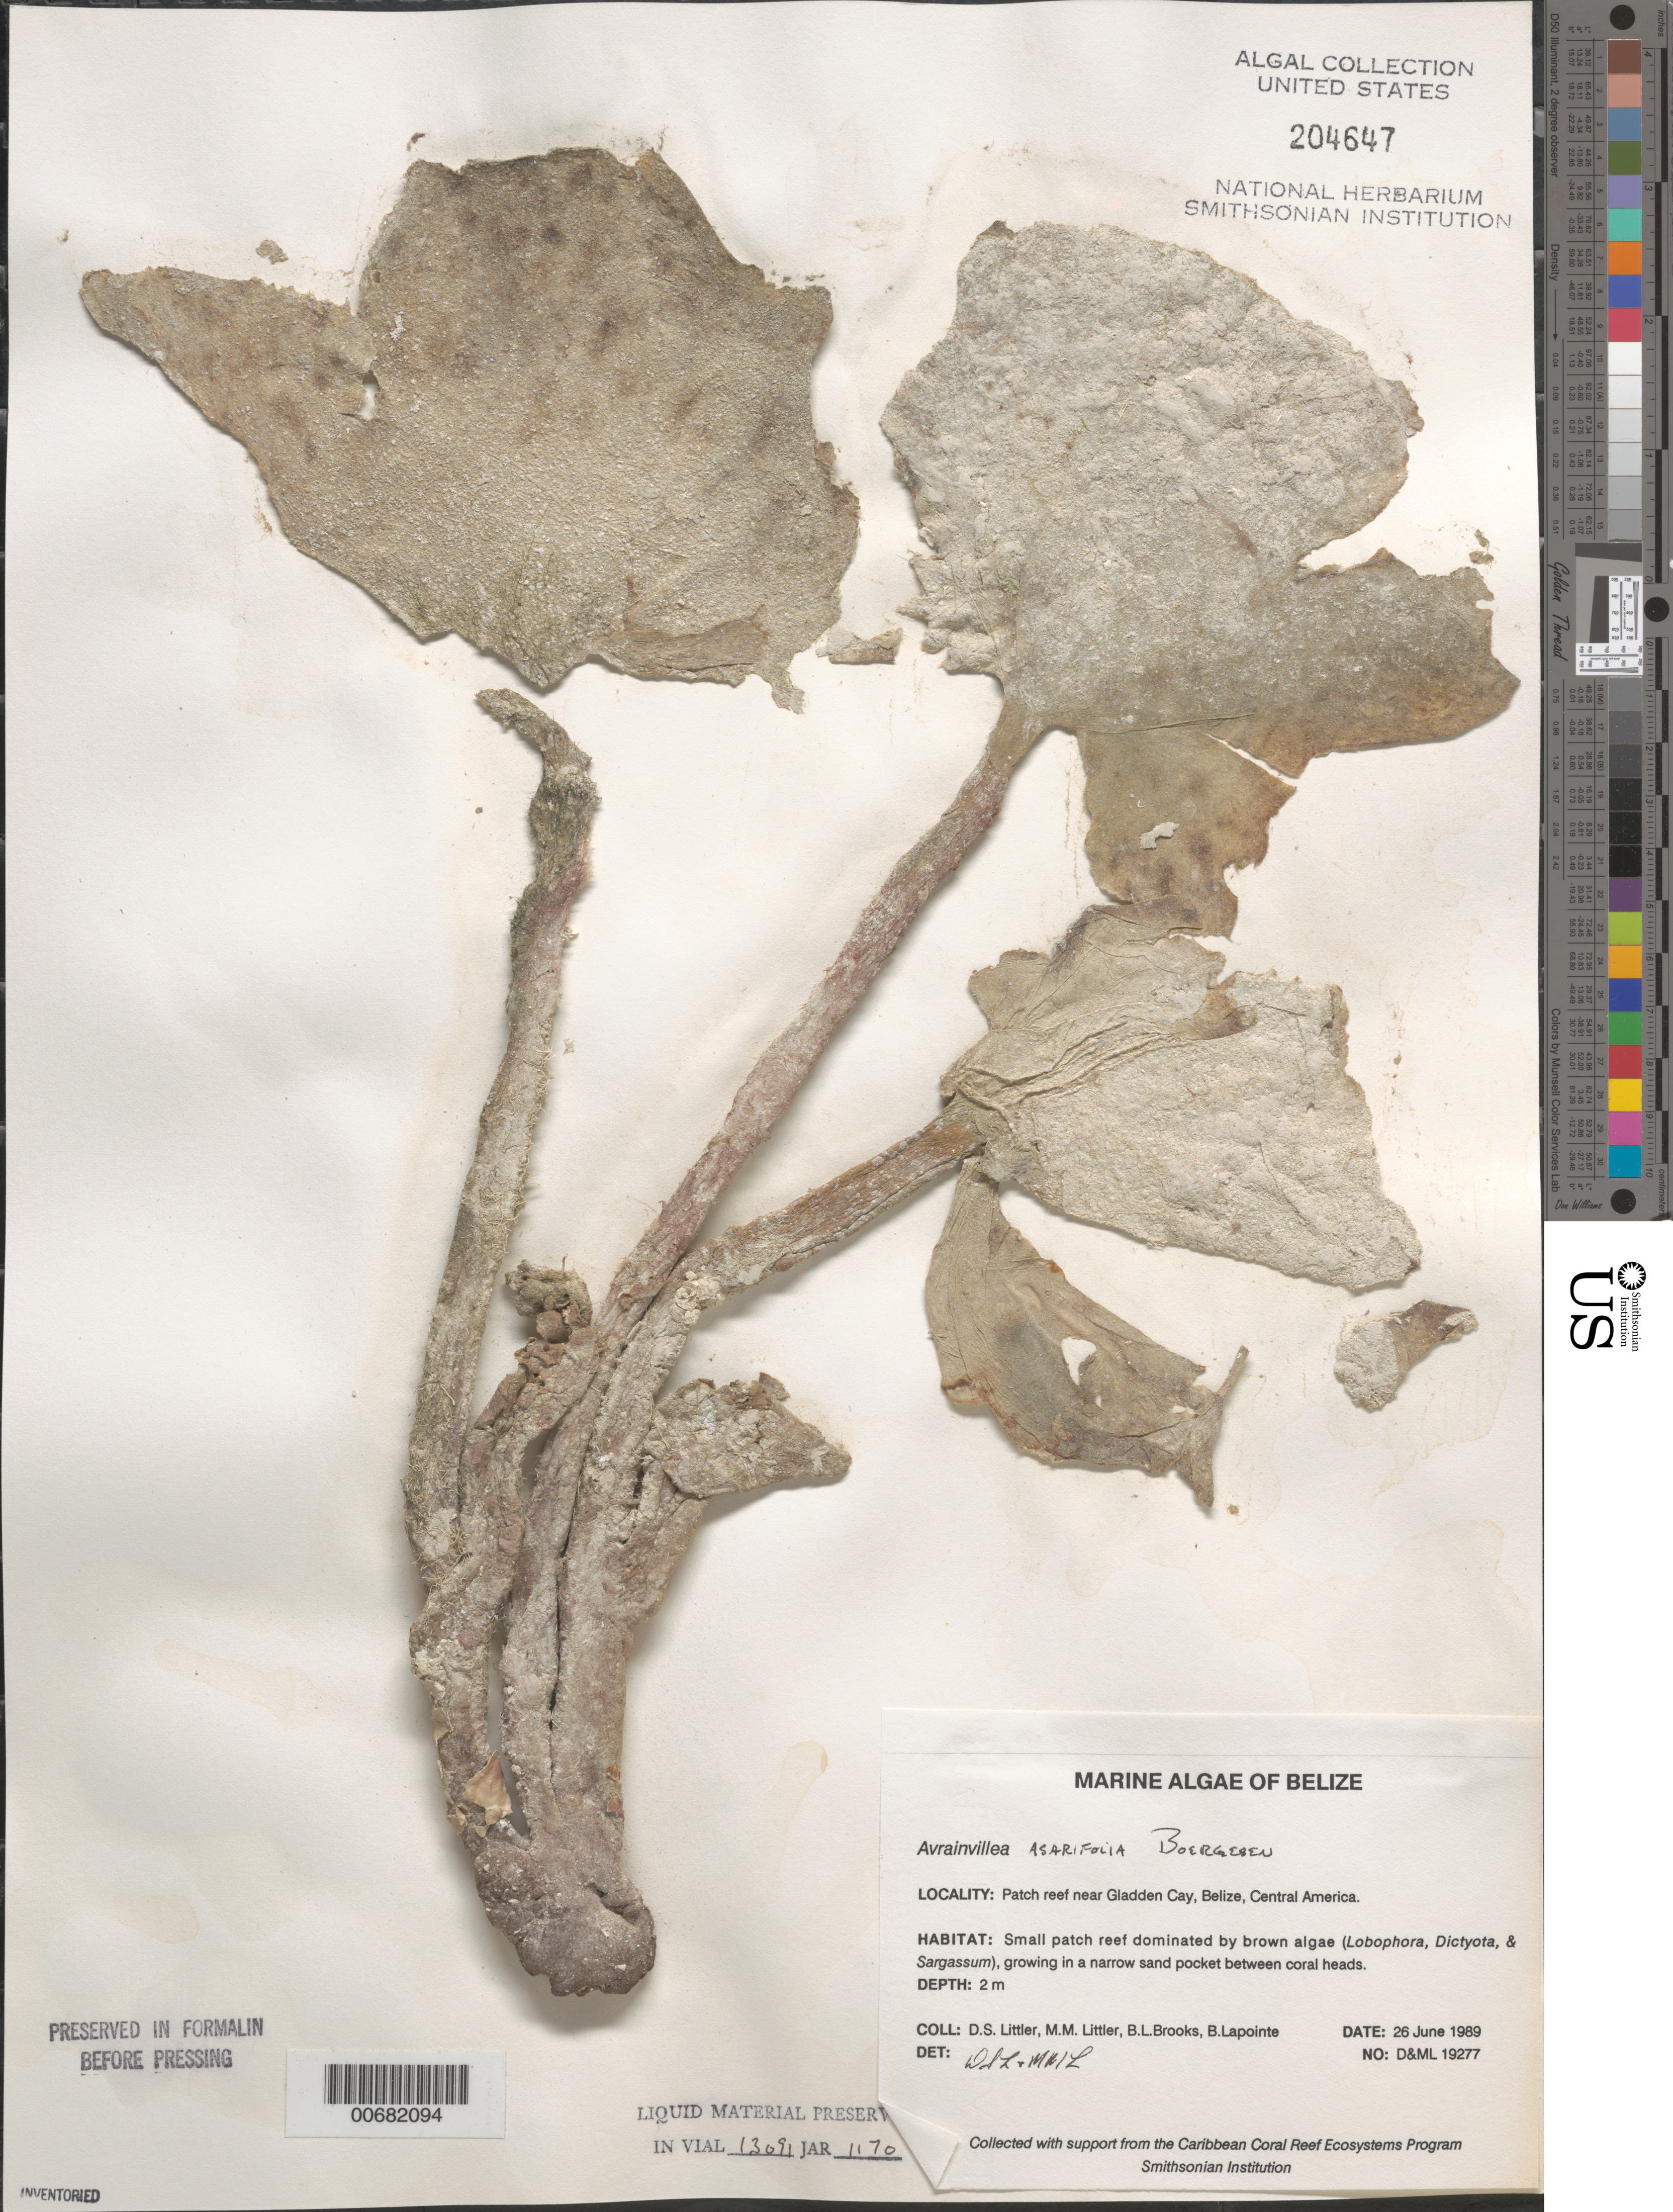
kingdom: Plantae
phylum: Chlorophyta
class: Ulvophyceae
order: Bryopsidales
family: Dichotomosiphonaceae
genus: Avrainvillea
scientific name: Avrainvillea asarifolia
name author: Børgesen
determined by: Littler, D. S.; Littler, M. M.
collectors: D. S. Littler, M. M. Littler, B. Brooks & B. Lapointe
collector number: D&ML 19277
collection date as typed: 26 Jun 1989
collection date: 1989-06-26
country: Belize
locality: Patch reef near Gladden Cay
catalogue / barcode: US 204647